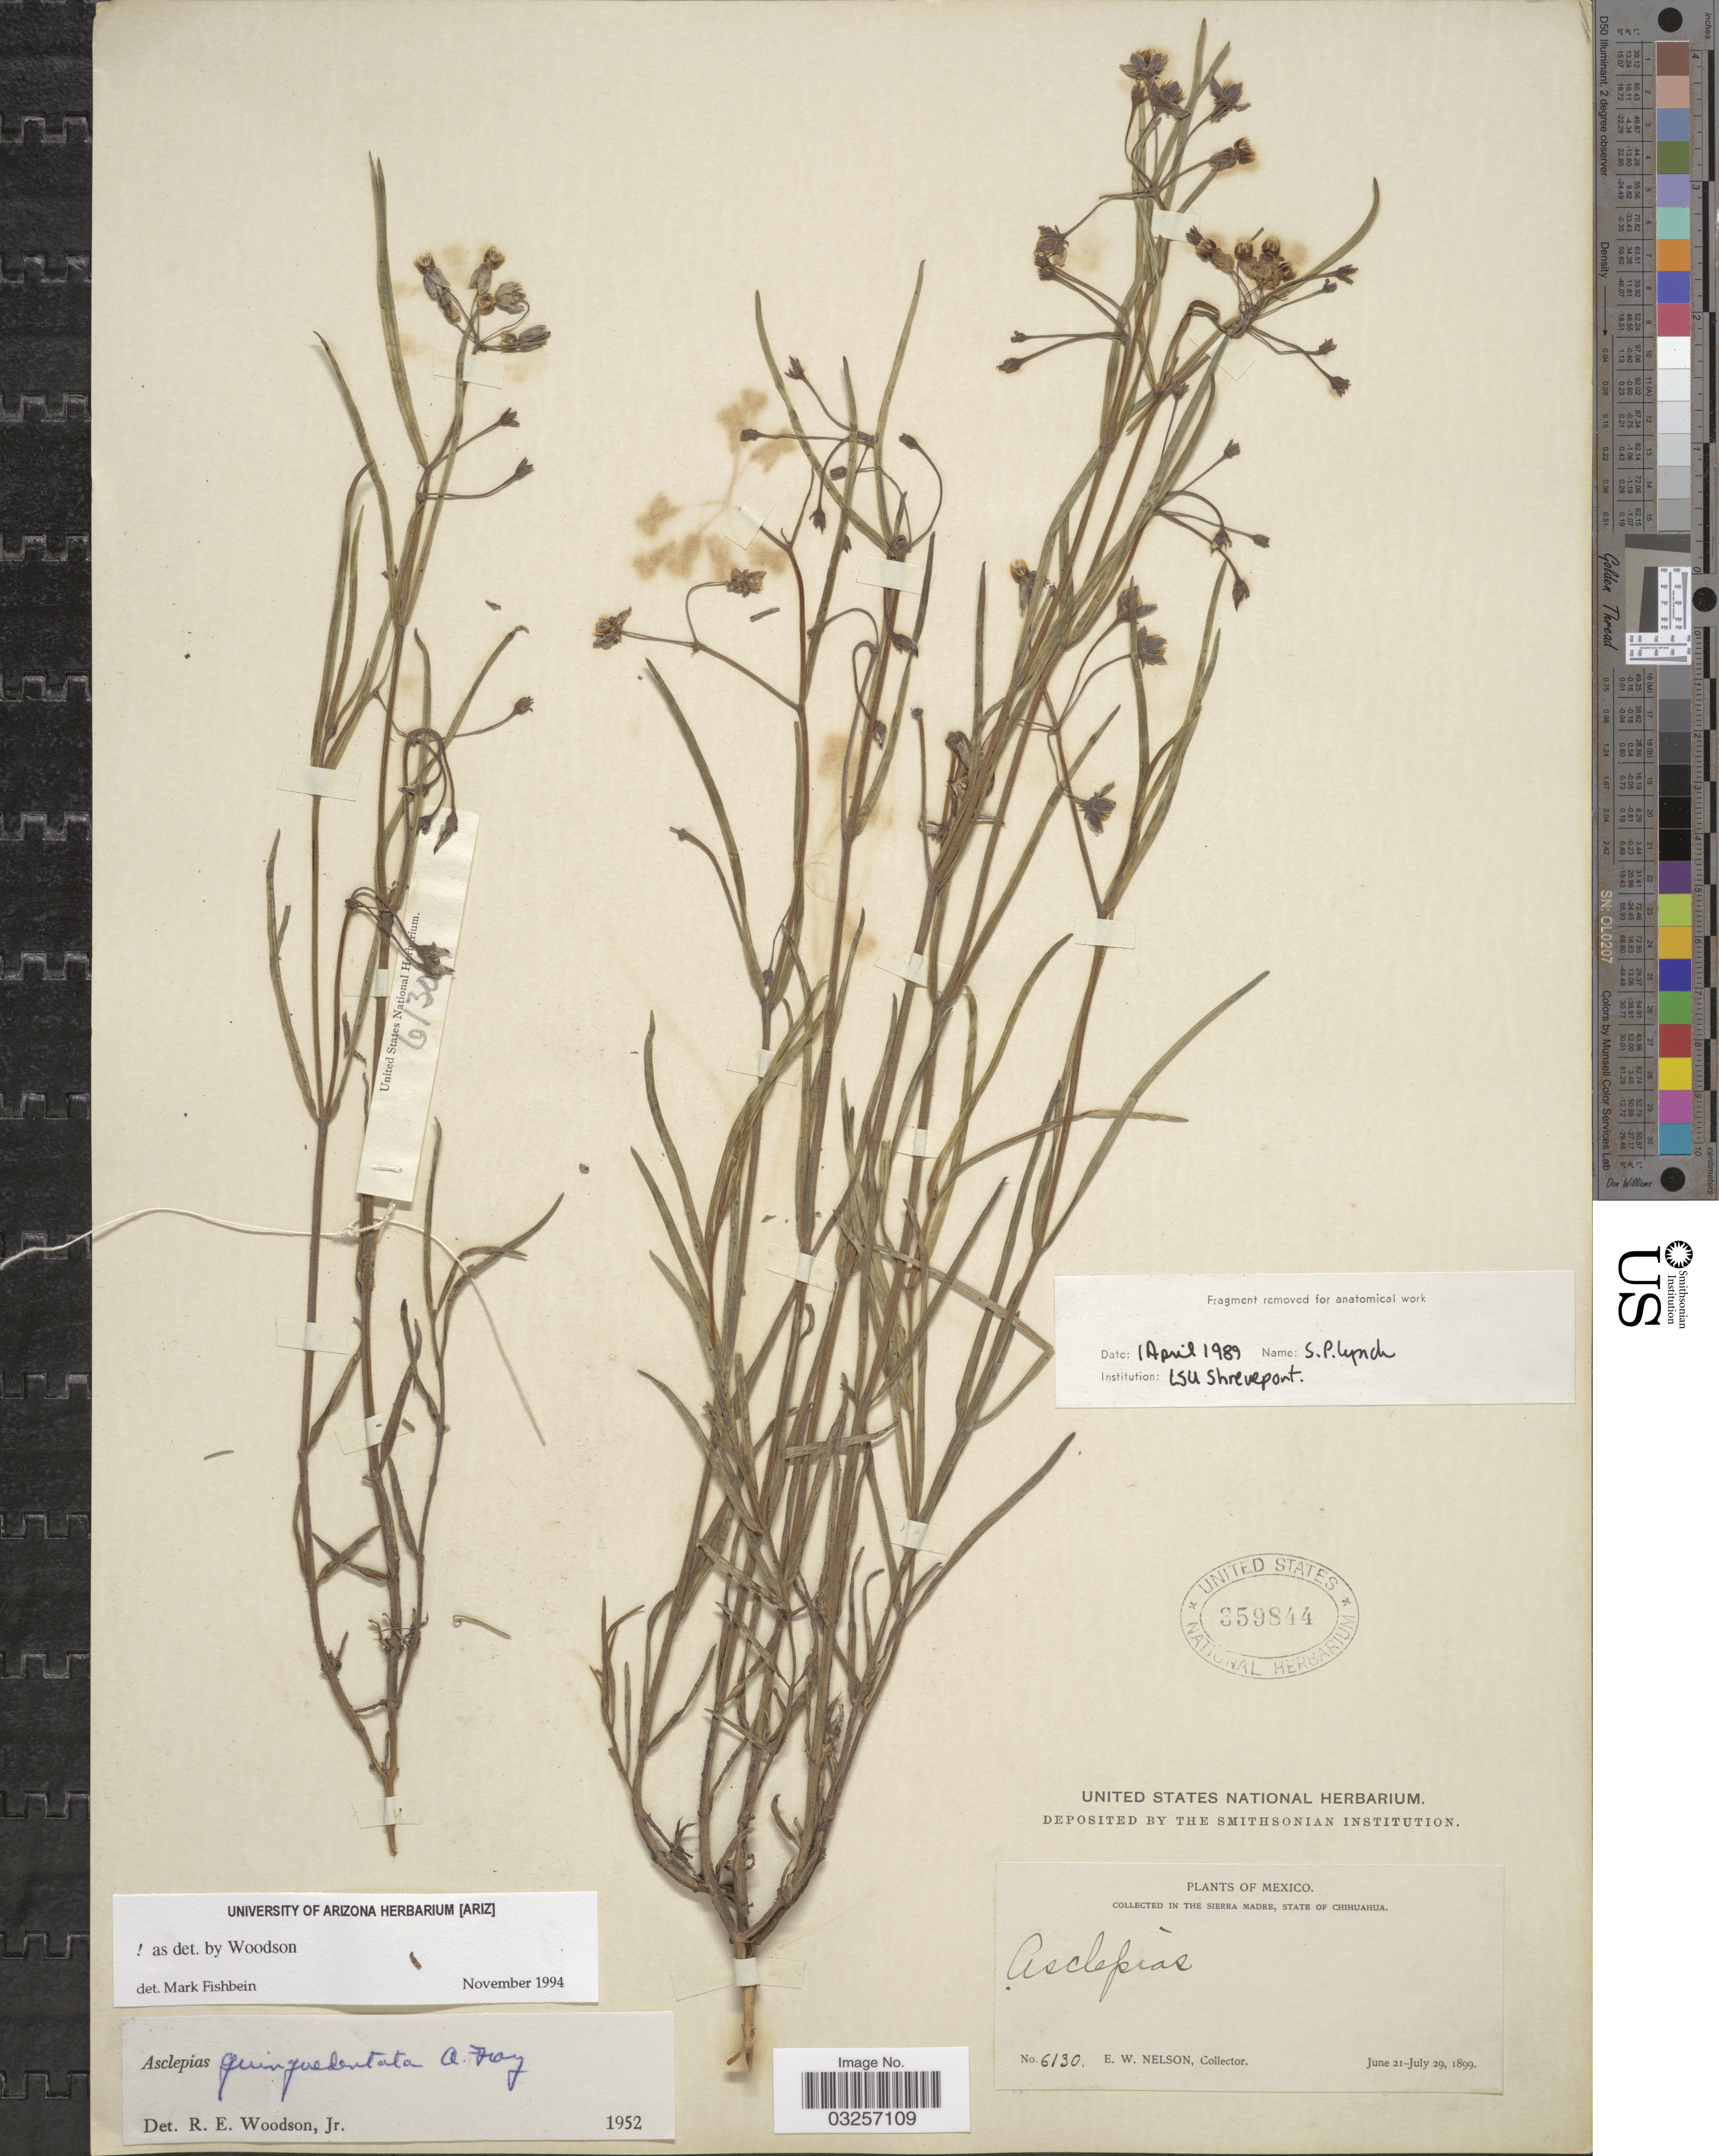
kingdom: Plantae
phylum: Tracheophyta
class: Magnoliopsida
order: Gentianales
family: Apocynaceae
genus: Asclepias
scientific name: Asclepias quinquedentata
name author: A. Gray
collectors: E. W. Nelson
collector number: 6130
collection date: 1899-06-21/1899-07-29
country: Mexico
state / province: Chihuahua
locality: Collected in the Sierra Madre.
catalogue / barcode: US 359844